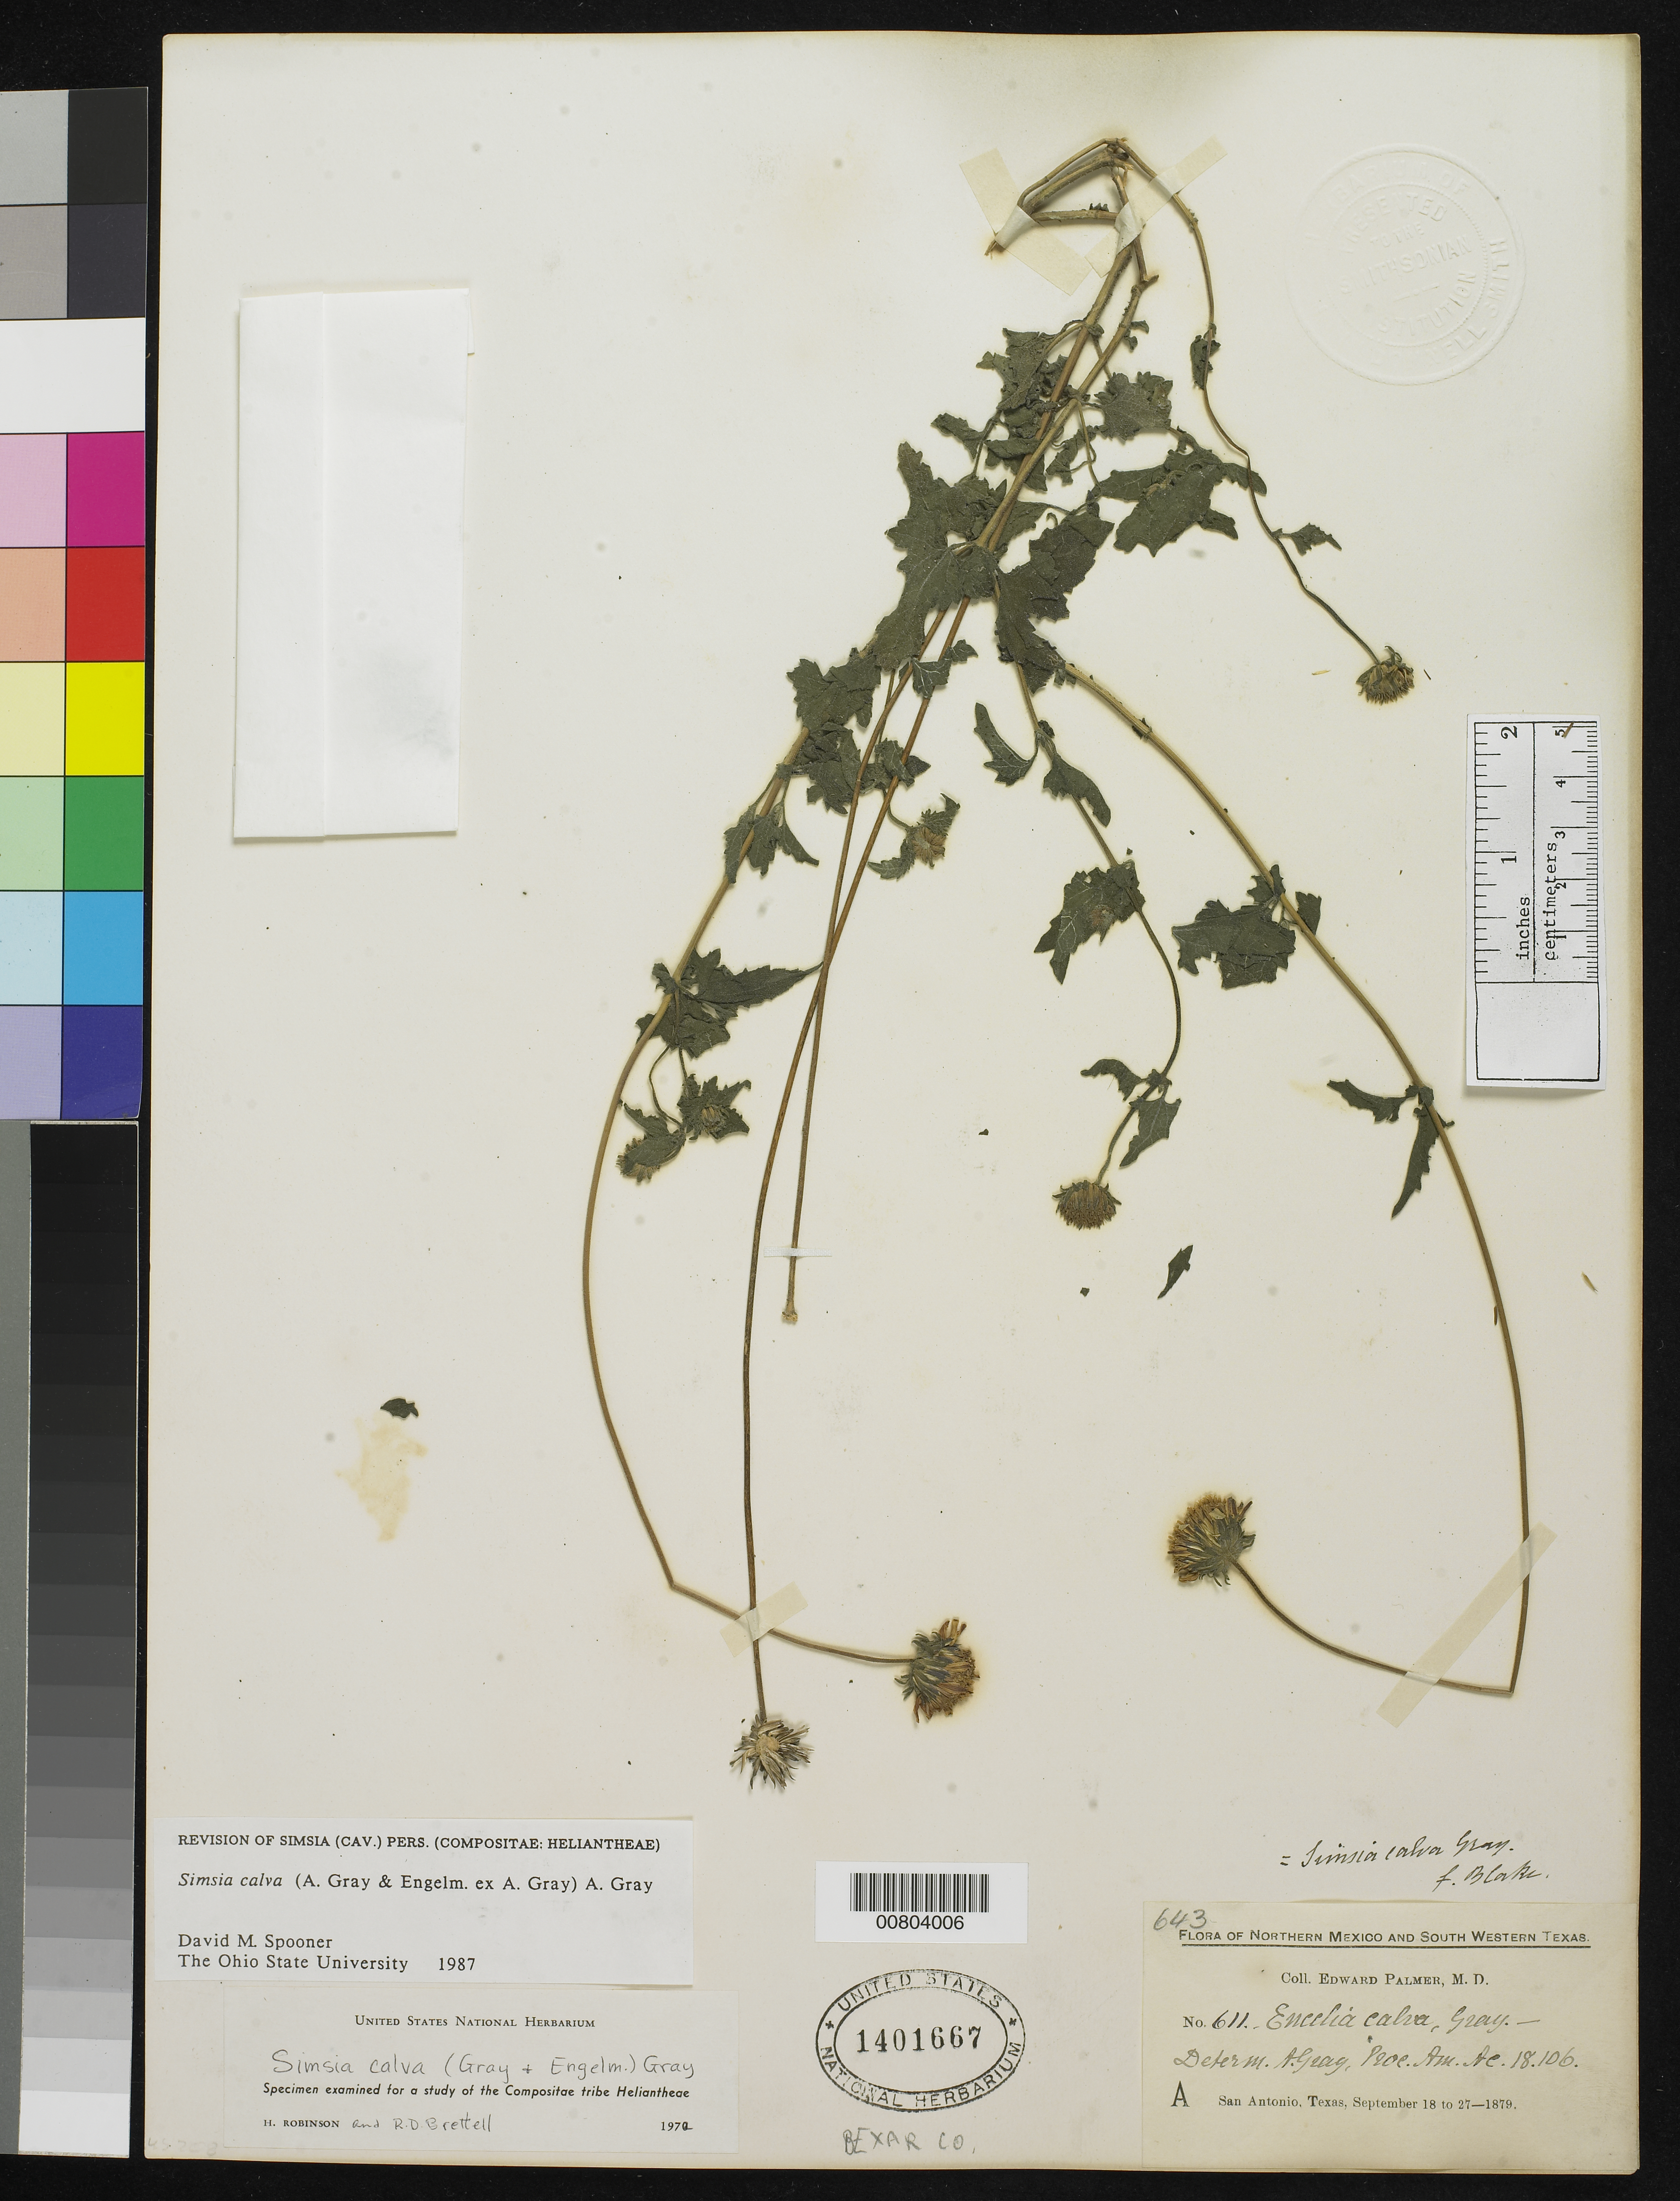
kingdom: Plantae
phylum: Tracheophyta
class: Magnoliopsida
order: Asterales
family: Asteraceae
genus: Simsia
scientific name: Simsia calva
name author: A. Gray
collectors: E. Palmer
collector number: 611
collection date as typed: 18 Sep 1879 to 27 Sep 1879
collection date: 1879-09-18/1879-09-27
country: United States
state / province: Texas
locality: A San Antonio, Texas.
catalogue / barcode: US 1401667